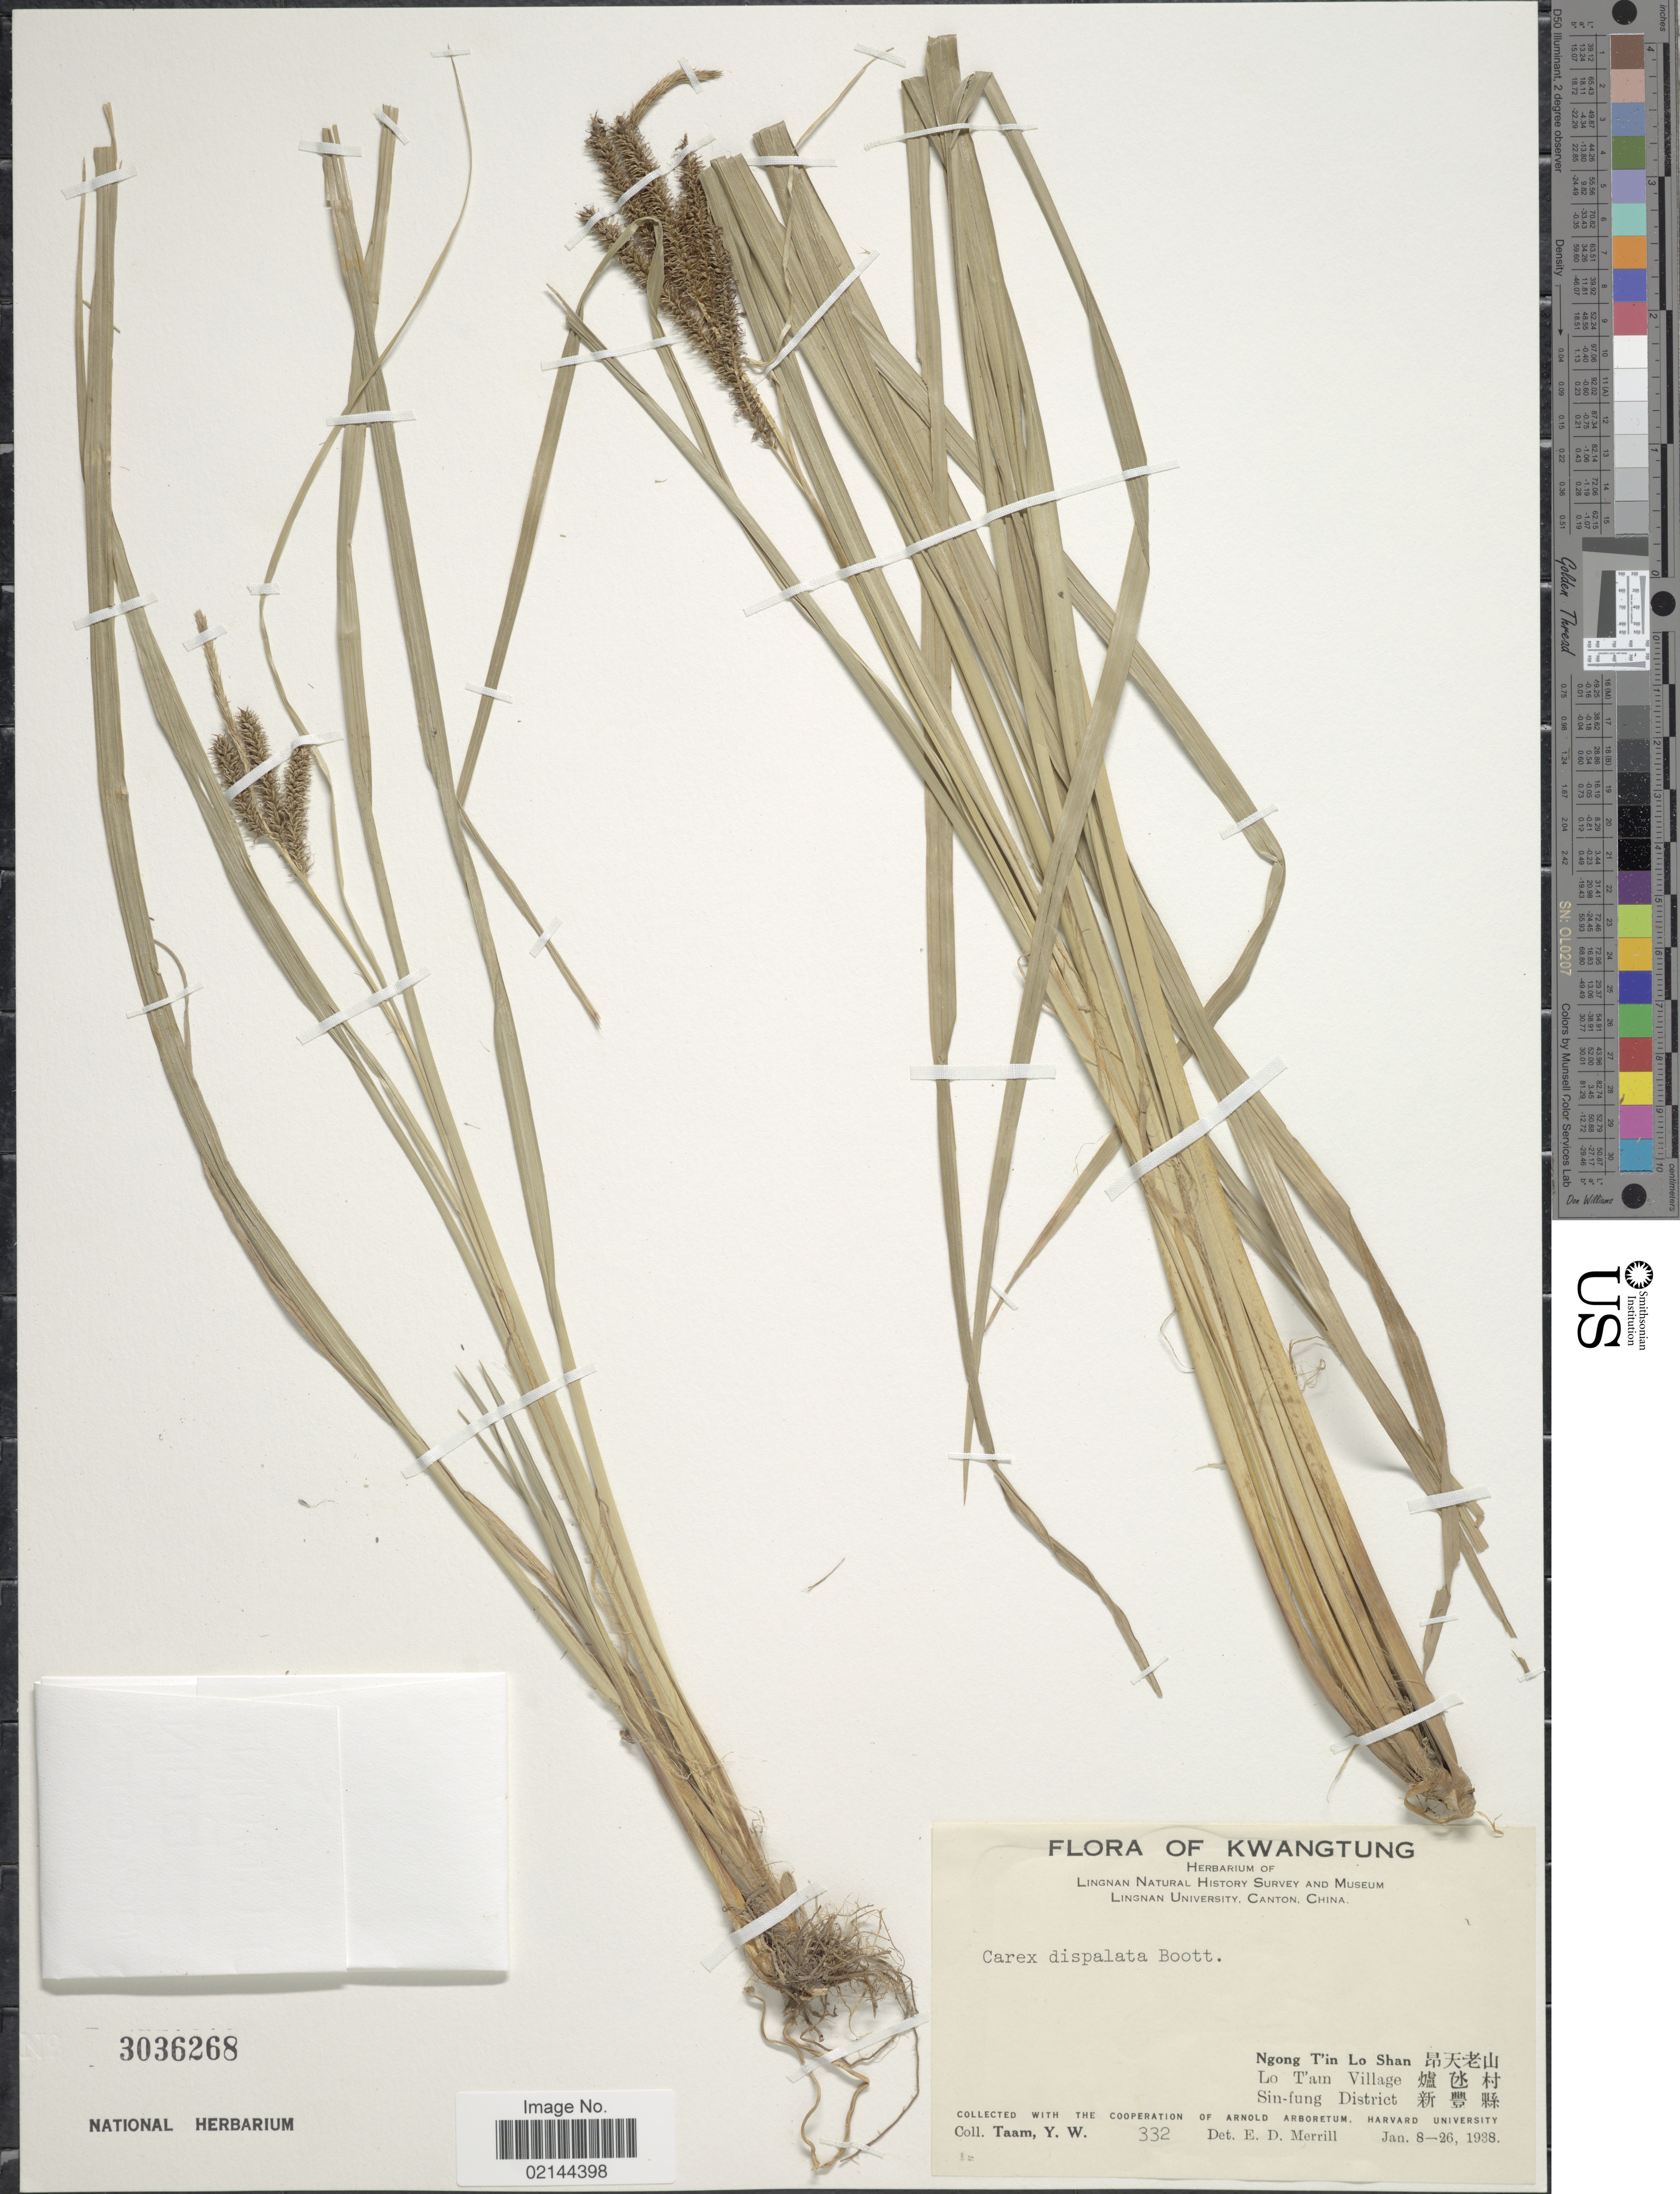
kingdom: Plantae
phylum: Tracheophyta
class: Liliopsida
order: Poales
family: Cyperaceae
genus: Carex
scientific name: Carex dispalata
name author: Boott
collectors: Y. W. Taam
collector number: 332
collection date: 1938-01-08/1938-01-26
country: China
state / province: Guangdong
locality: Kwangtung. Ngong T'in Lo Shan. Lo T'am Village. Sin-fung district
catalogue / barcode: US 3036268